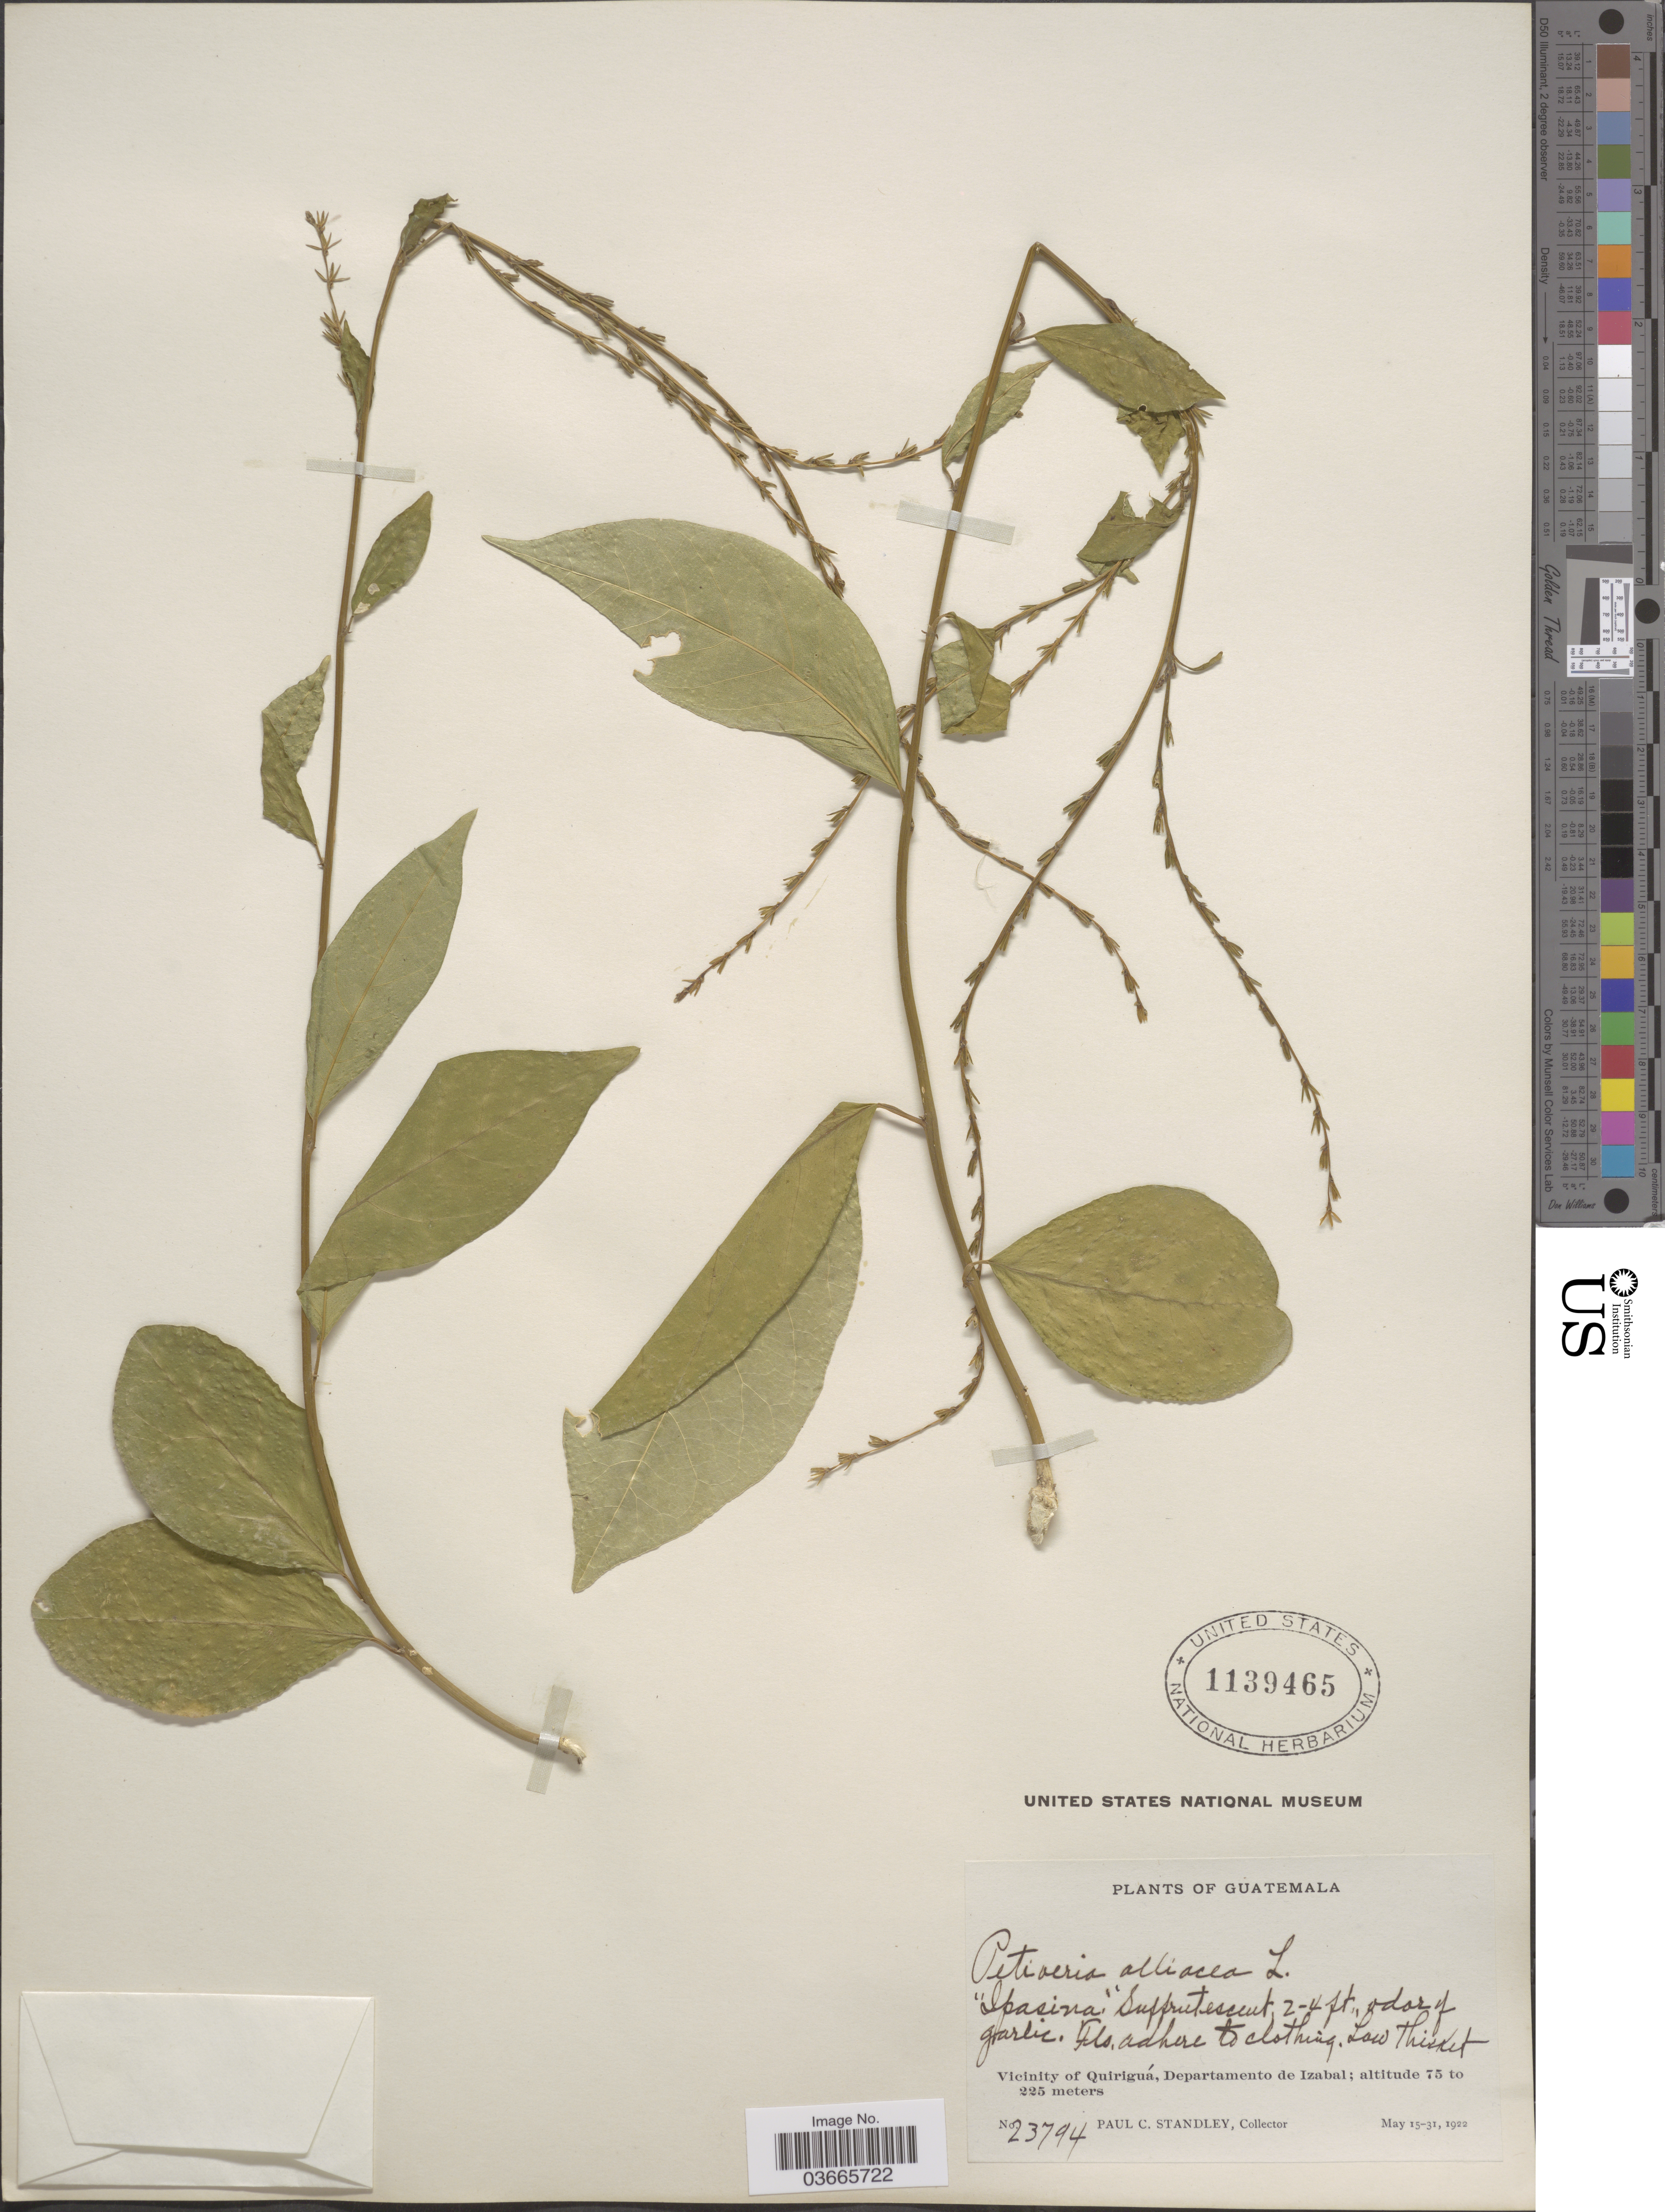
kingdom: Plantae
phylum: Tracheophyta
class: Magnoliopsida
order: Caryophyllales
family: Phytolaccaceae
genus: Petiveria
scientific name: Petiveria alliacea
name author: L.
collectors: P. C. Standley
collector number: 23794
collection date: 1922-05-15/1922-05-31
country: Guatemala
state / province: Izabal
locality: Vicinity of Quiriguá, Departamento de Izabal.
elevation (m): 75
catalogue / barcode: US 1139465